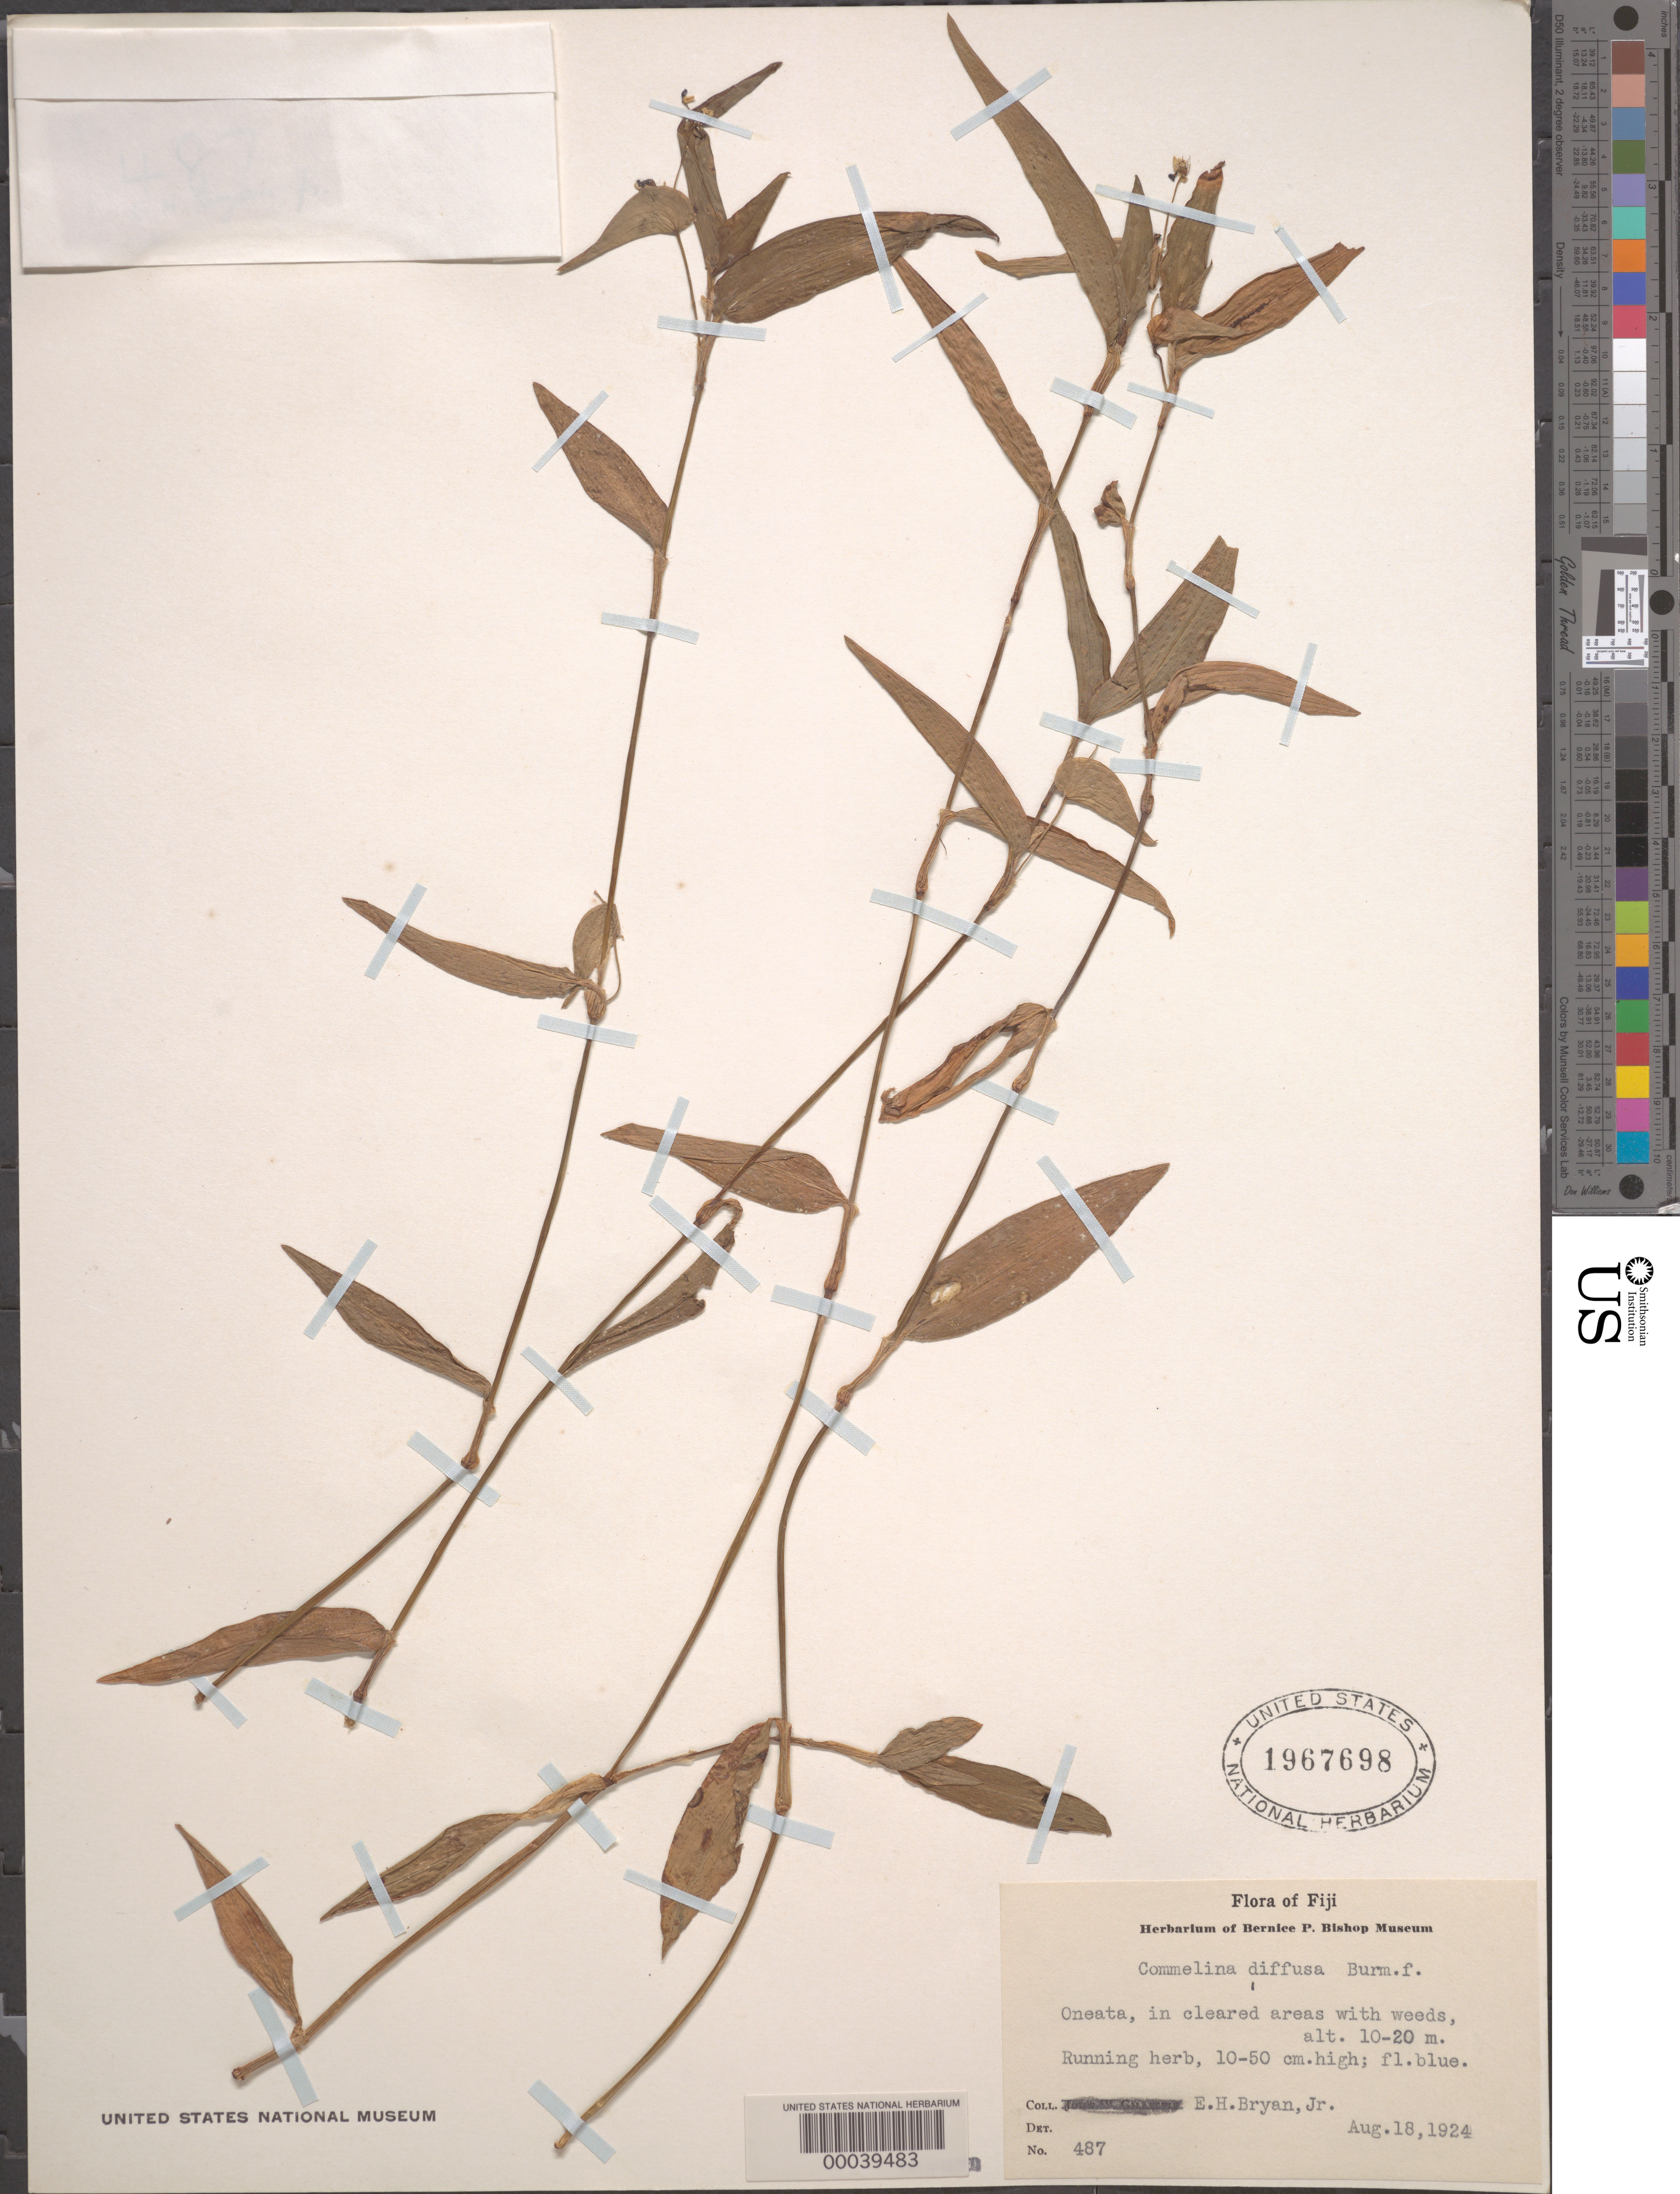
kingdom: Plantae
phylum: Tracheophyta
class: Liliopsida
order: Commelinales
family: Commelinaceae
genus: Commelina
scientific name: Commelina diffusa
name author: Burm. f.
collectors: E. Bryan Jr.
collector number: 487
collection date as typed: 18 Aug 1924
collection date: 1924-08-18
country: Fiji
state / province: Eastern Division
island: Oneata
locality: Oneata [Lau Is.]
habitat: Clearing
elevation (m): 10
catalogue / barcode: US 1967698